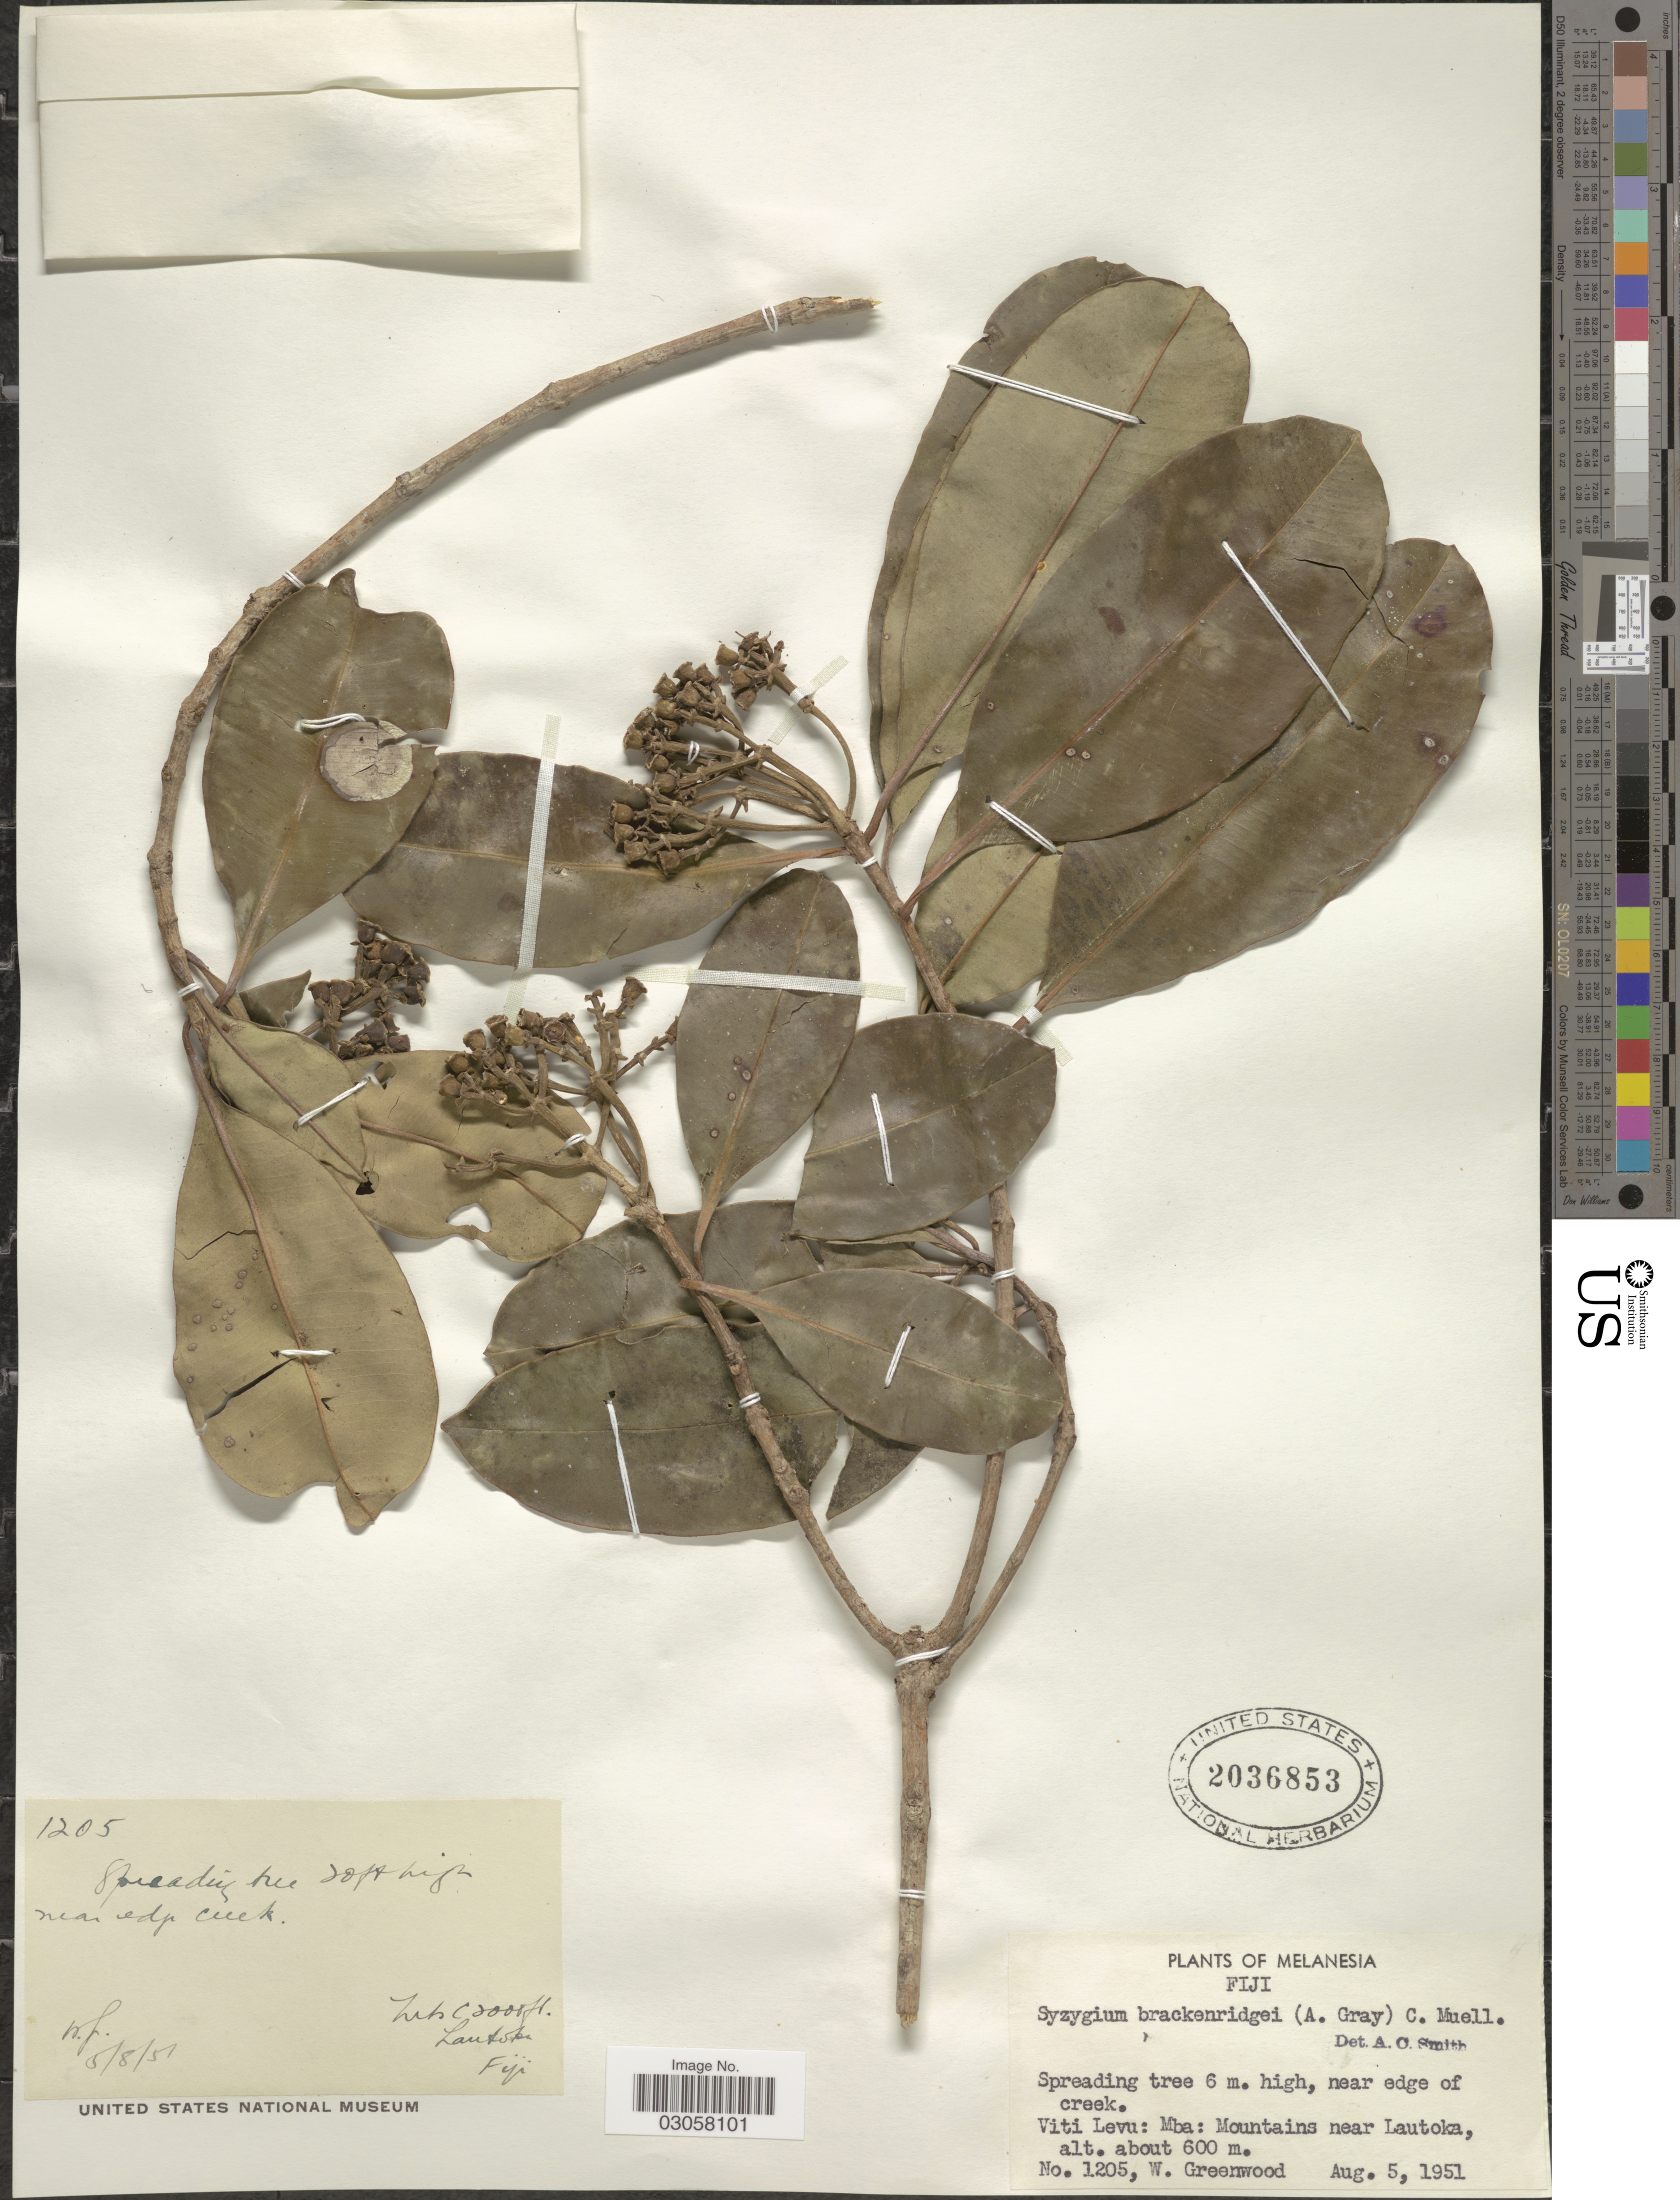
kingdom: Plantae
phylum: Tracheophyta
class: Magnoliopsida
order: Myrtales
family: Myrtaceae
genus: Syzygium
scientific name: Syzygium brackenridgei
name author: (A. Gray) Müll. Stuttg.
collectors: W. Greenwood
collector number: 1205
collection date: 1951-08-05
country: Fiji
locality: Melanesia. Viti Levu: Mba: Mountains near Lautoka.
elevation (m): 600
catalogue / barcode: US 2036853